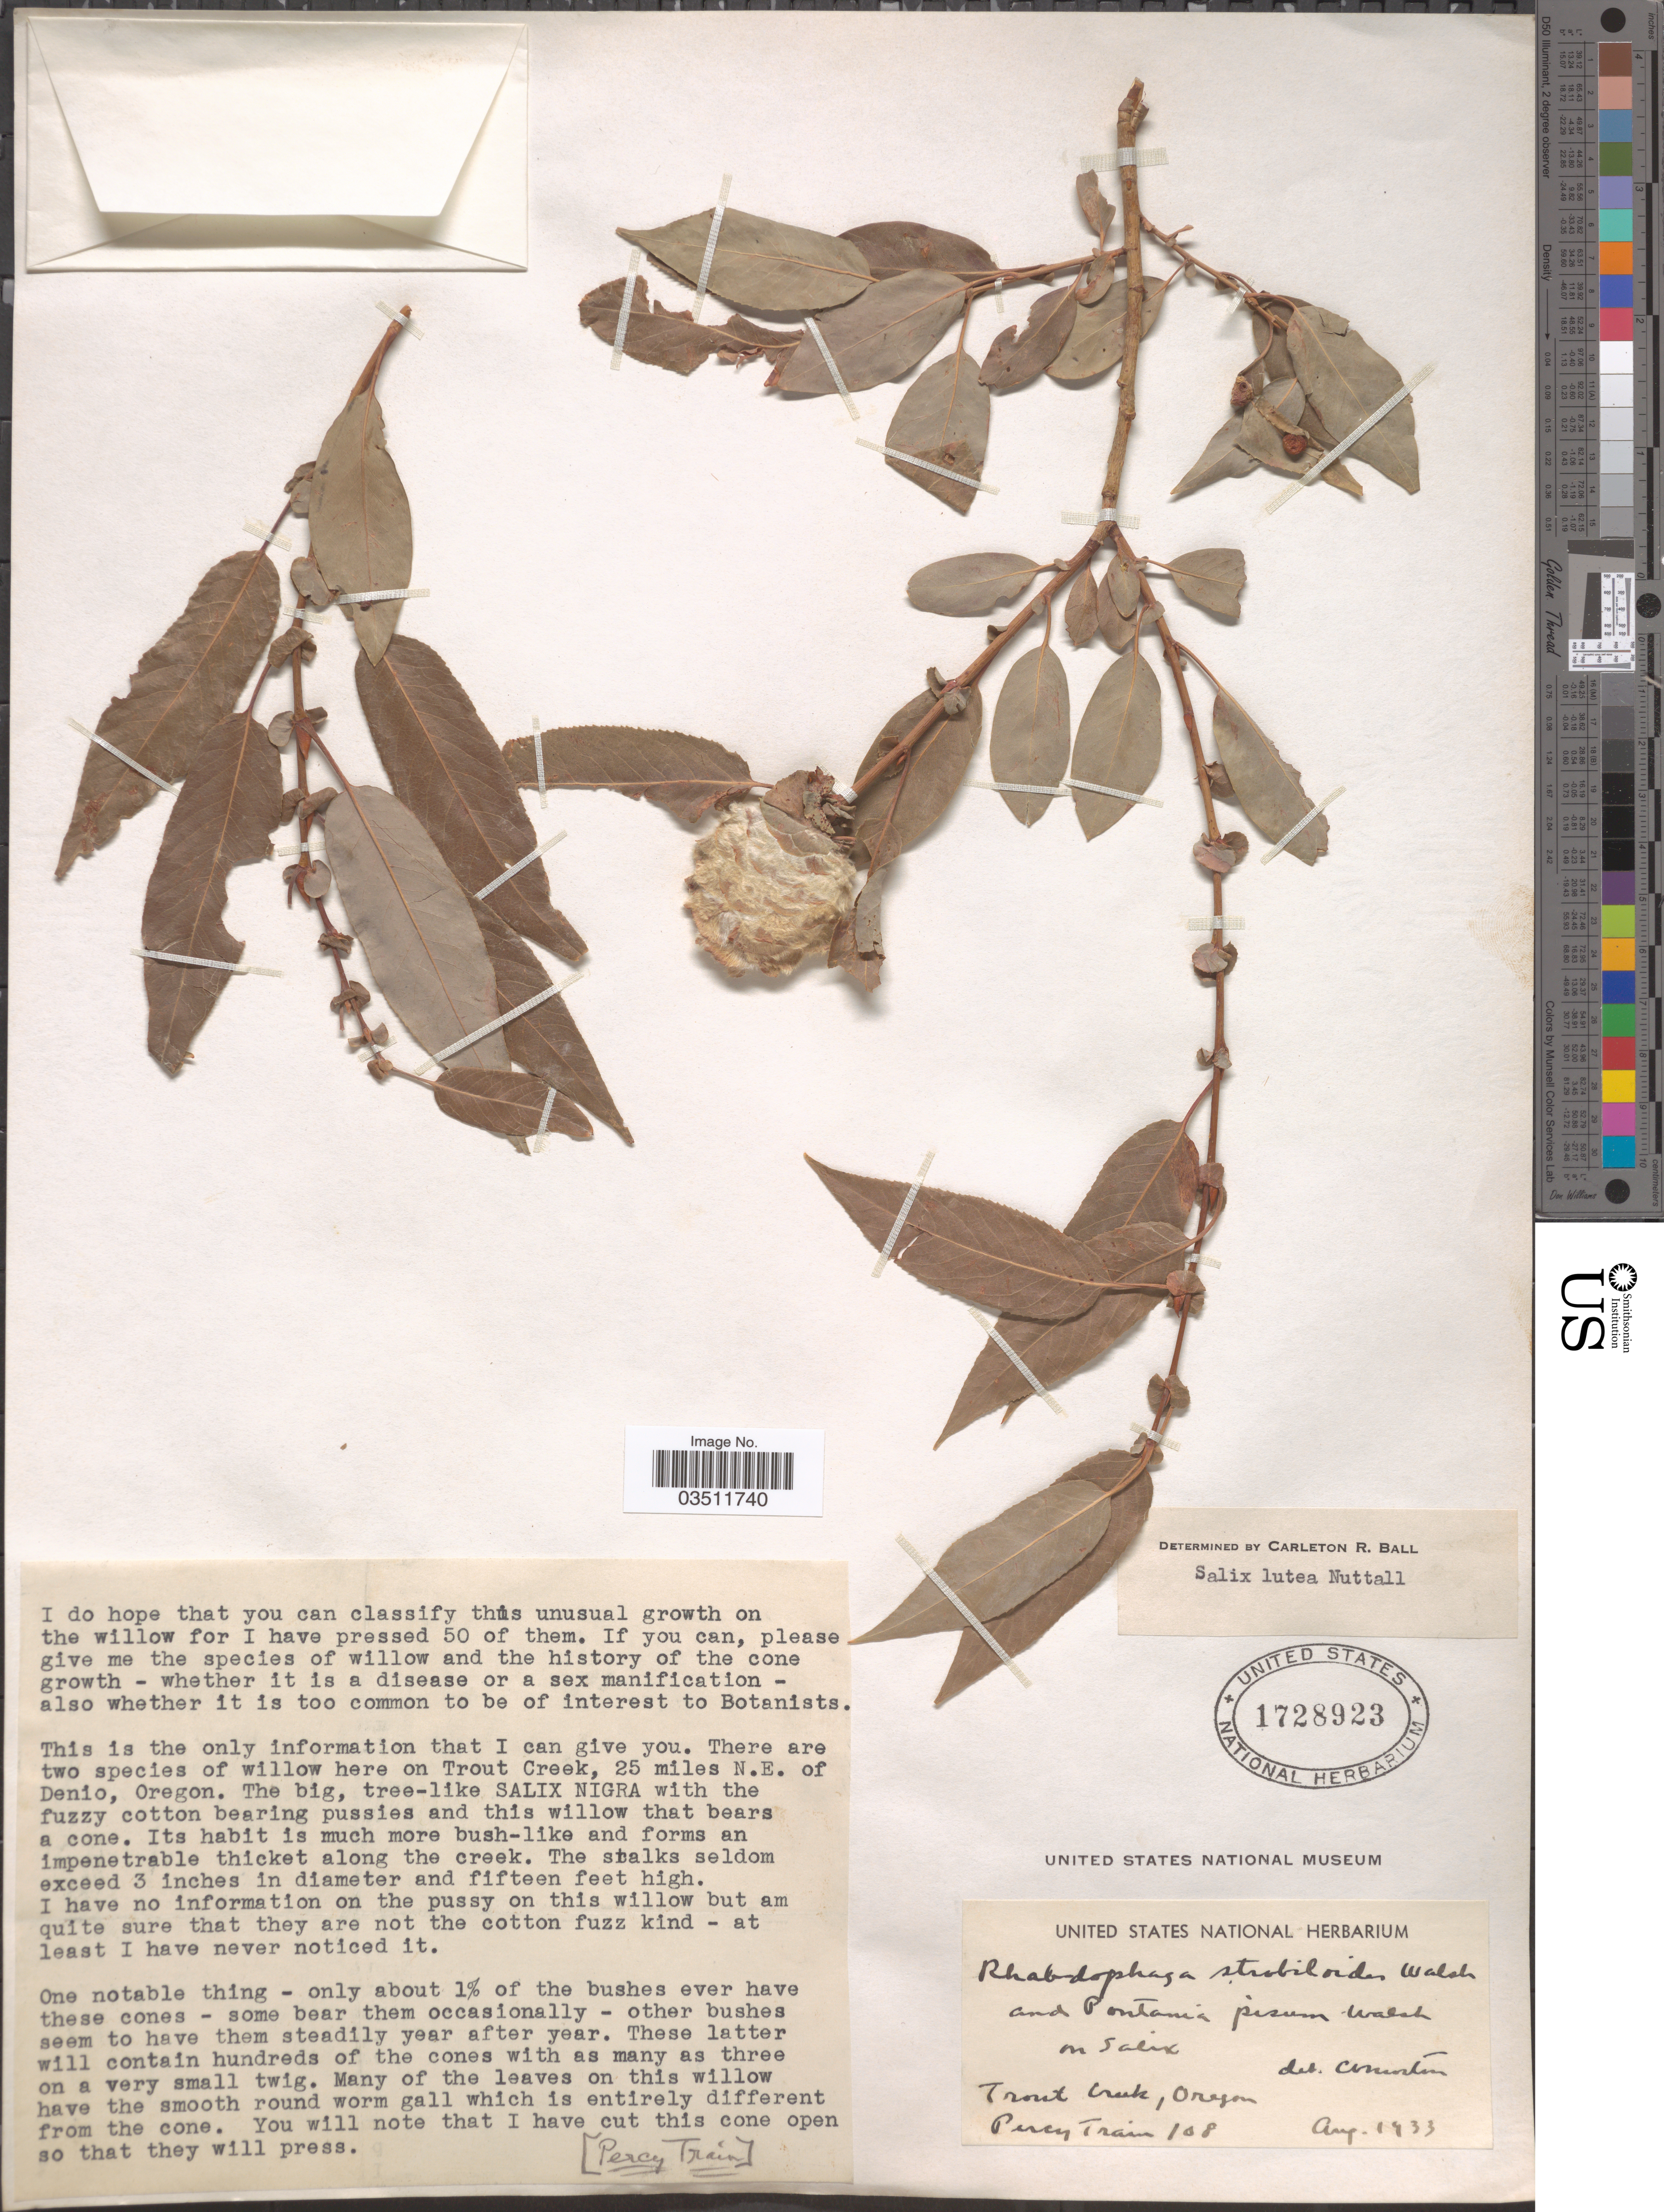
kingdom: Plantae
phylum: Tracheophyta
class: Magnoliopsida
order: Malpighiales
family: Salicaceae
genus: Salix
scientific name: Salix lutea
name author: Nutt.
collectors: P. Train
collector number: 108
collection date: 1933-08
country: United States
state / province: Oregon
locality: Trout Creek.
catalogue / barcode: US 1728923